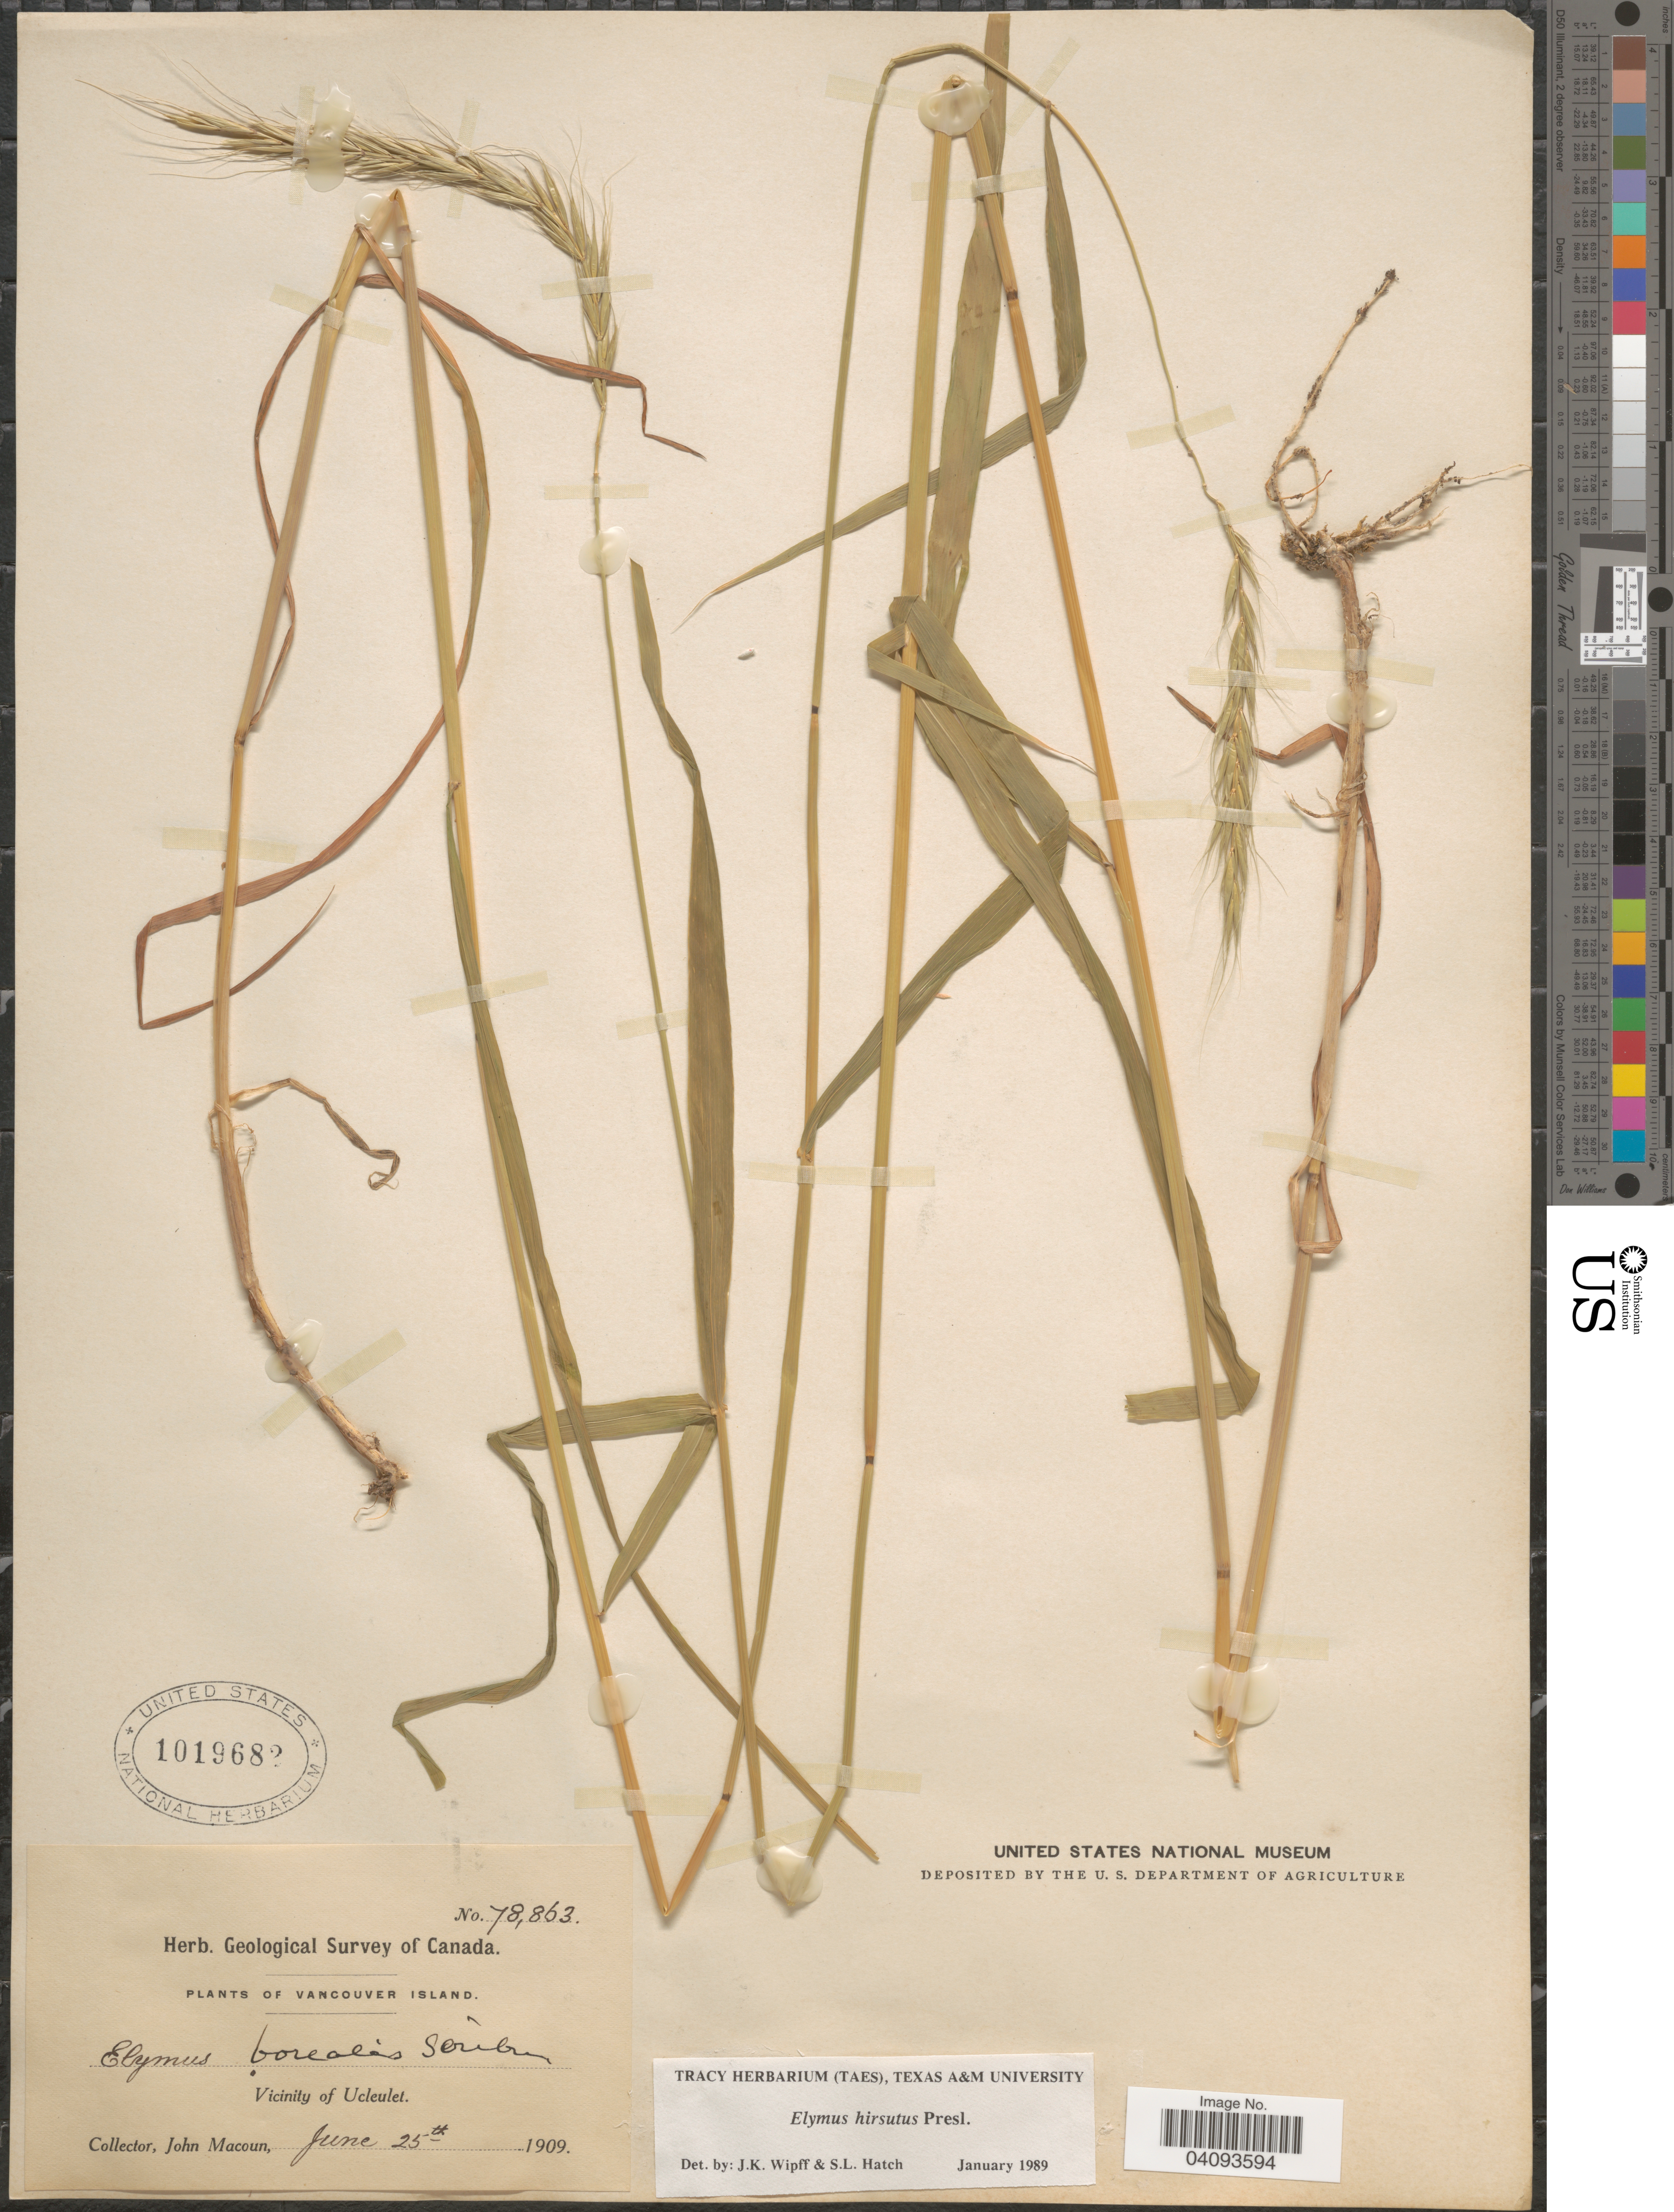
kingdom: Plantae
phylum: Tracheophyta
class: Liliopsida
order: Poales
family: Poaceae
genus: Elymus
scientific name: Elymus hirsutus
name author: J. Presl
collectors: J. Macoun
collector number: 78863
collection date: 1909-06-25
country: Canada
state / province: British Columbia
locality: Geological Survey of Canada. Vancouver Island. Vicinity of Ucleulet.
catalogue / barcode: US 1019682